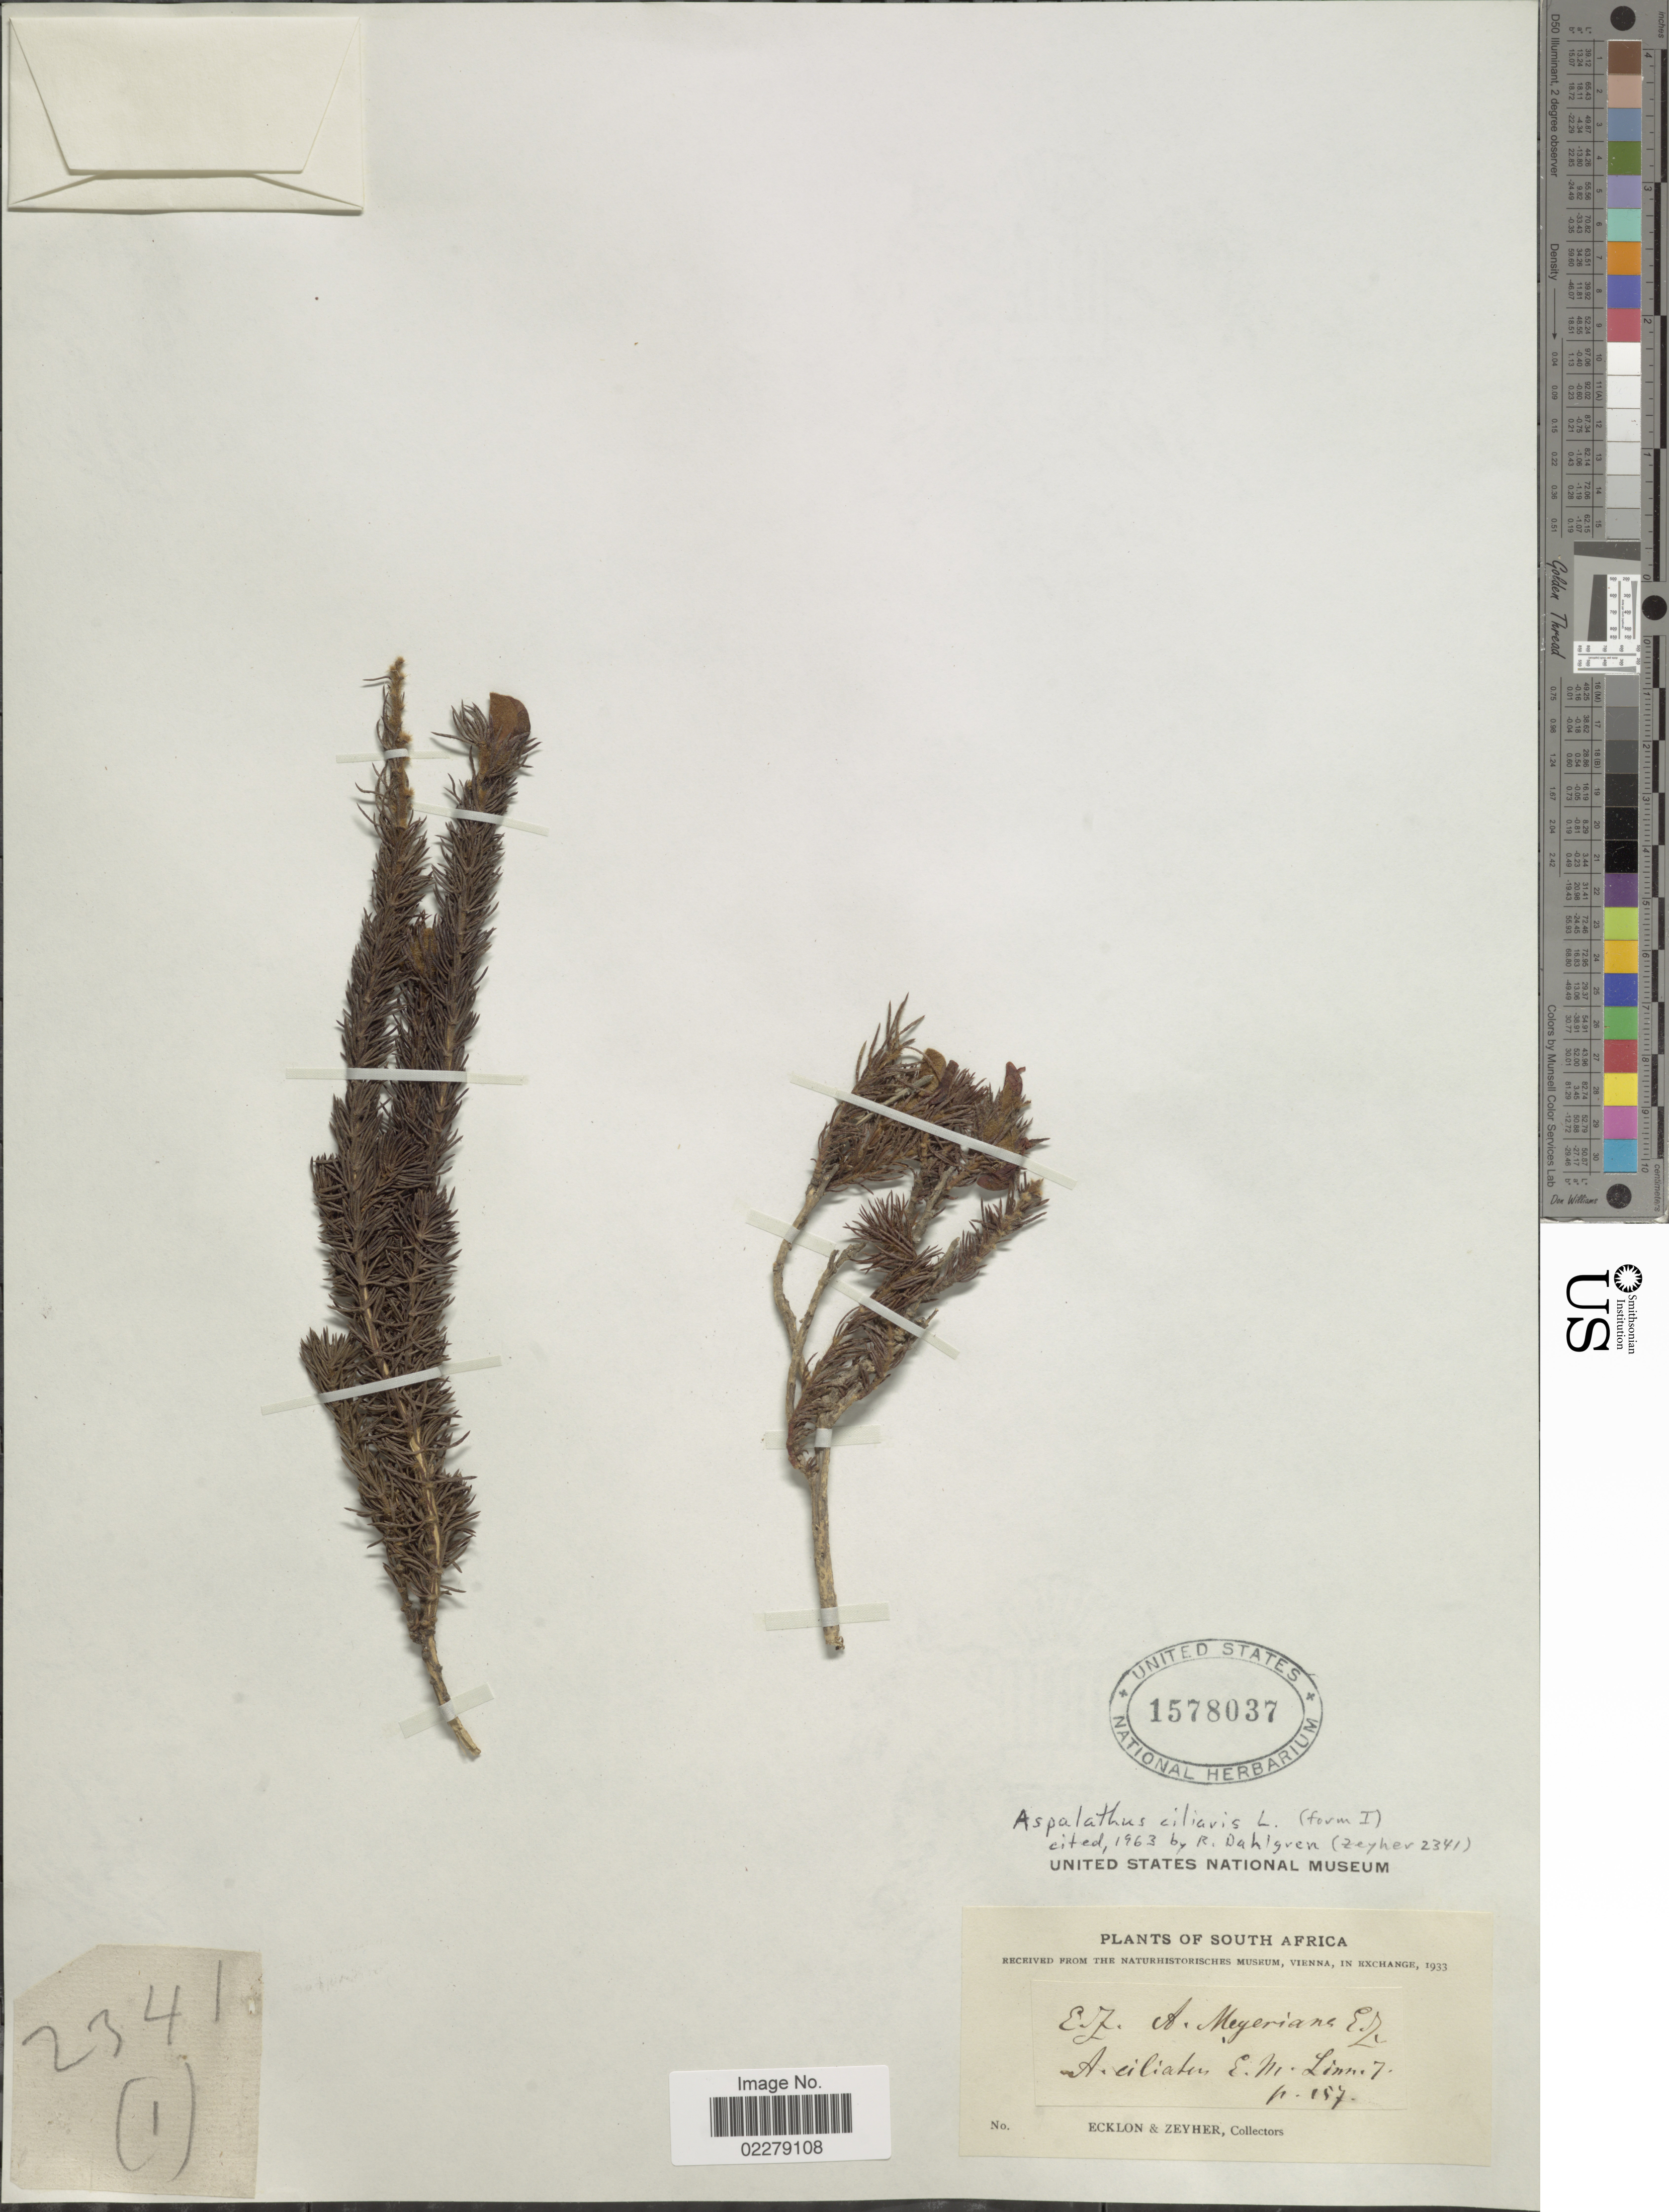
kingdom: Plantae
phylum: Tracheophyta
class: Magnoliopsida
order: Fabales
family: Fabaceae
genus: Aspalathus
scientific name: Aspalathus ciliaris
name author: L.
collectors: -. Ecklon & -. Zeyher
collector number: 2341?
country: South Africa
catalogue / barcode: US 1578037